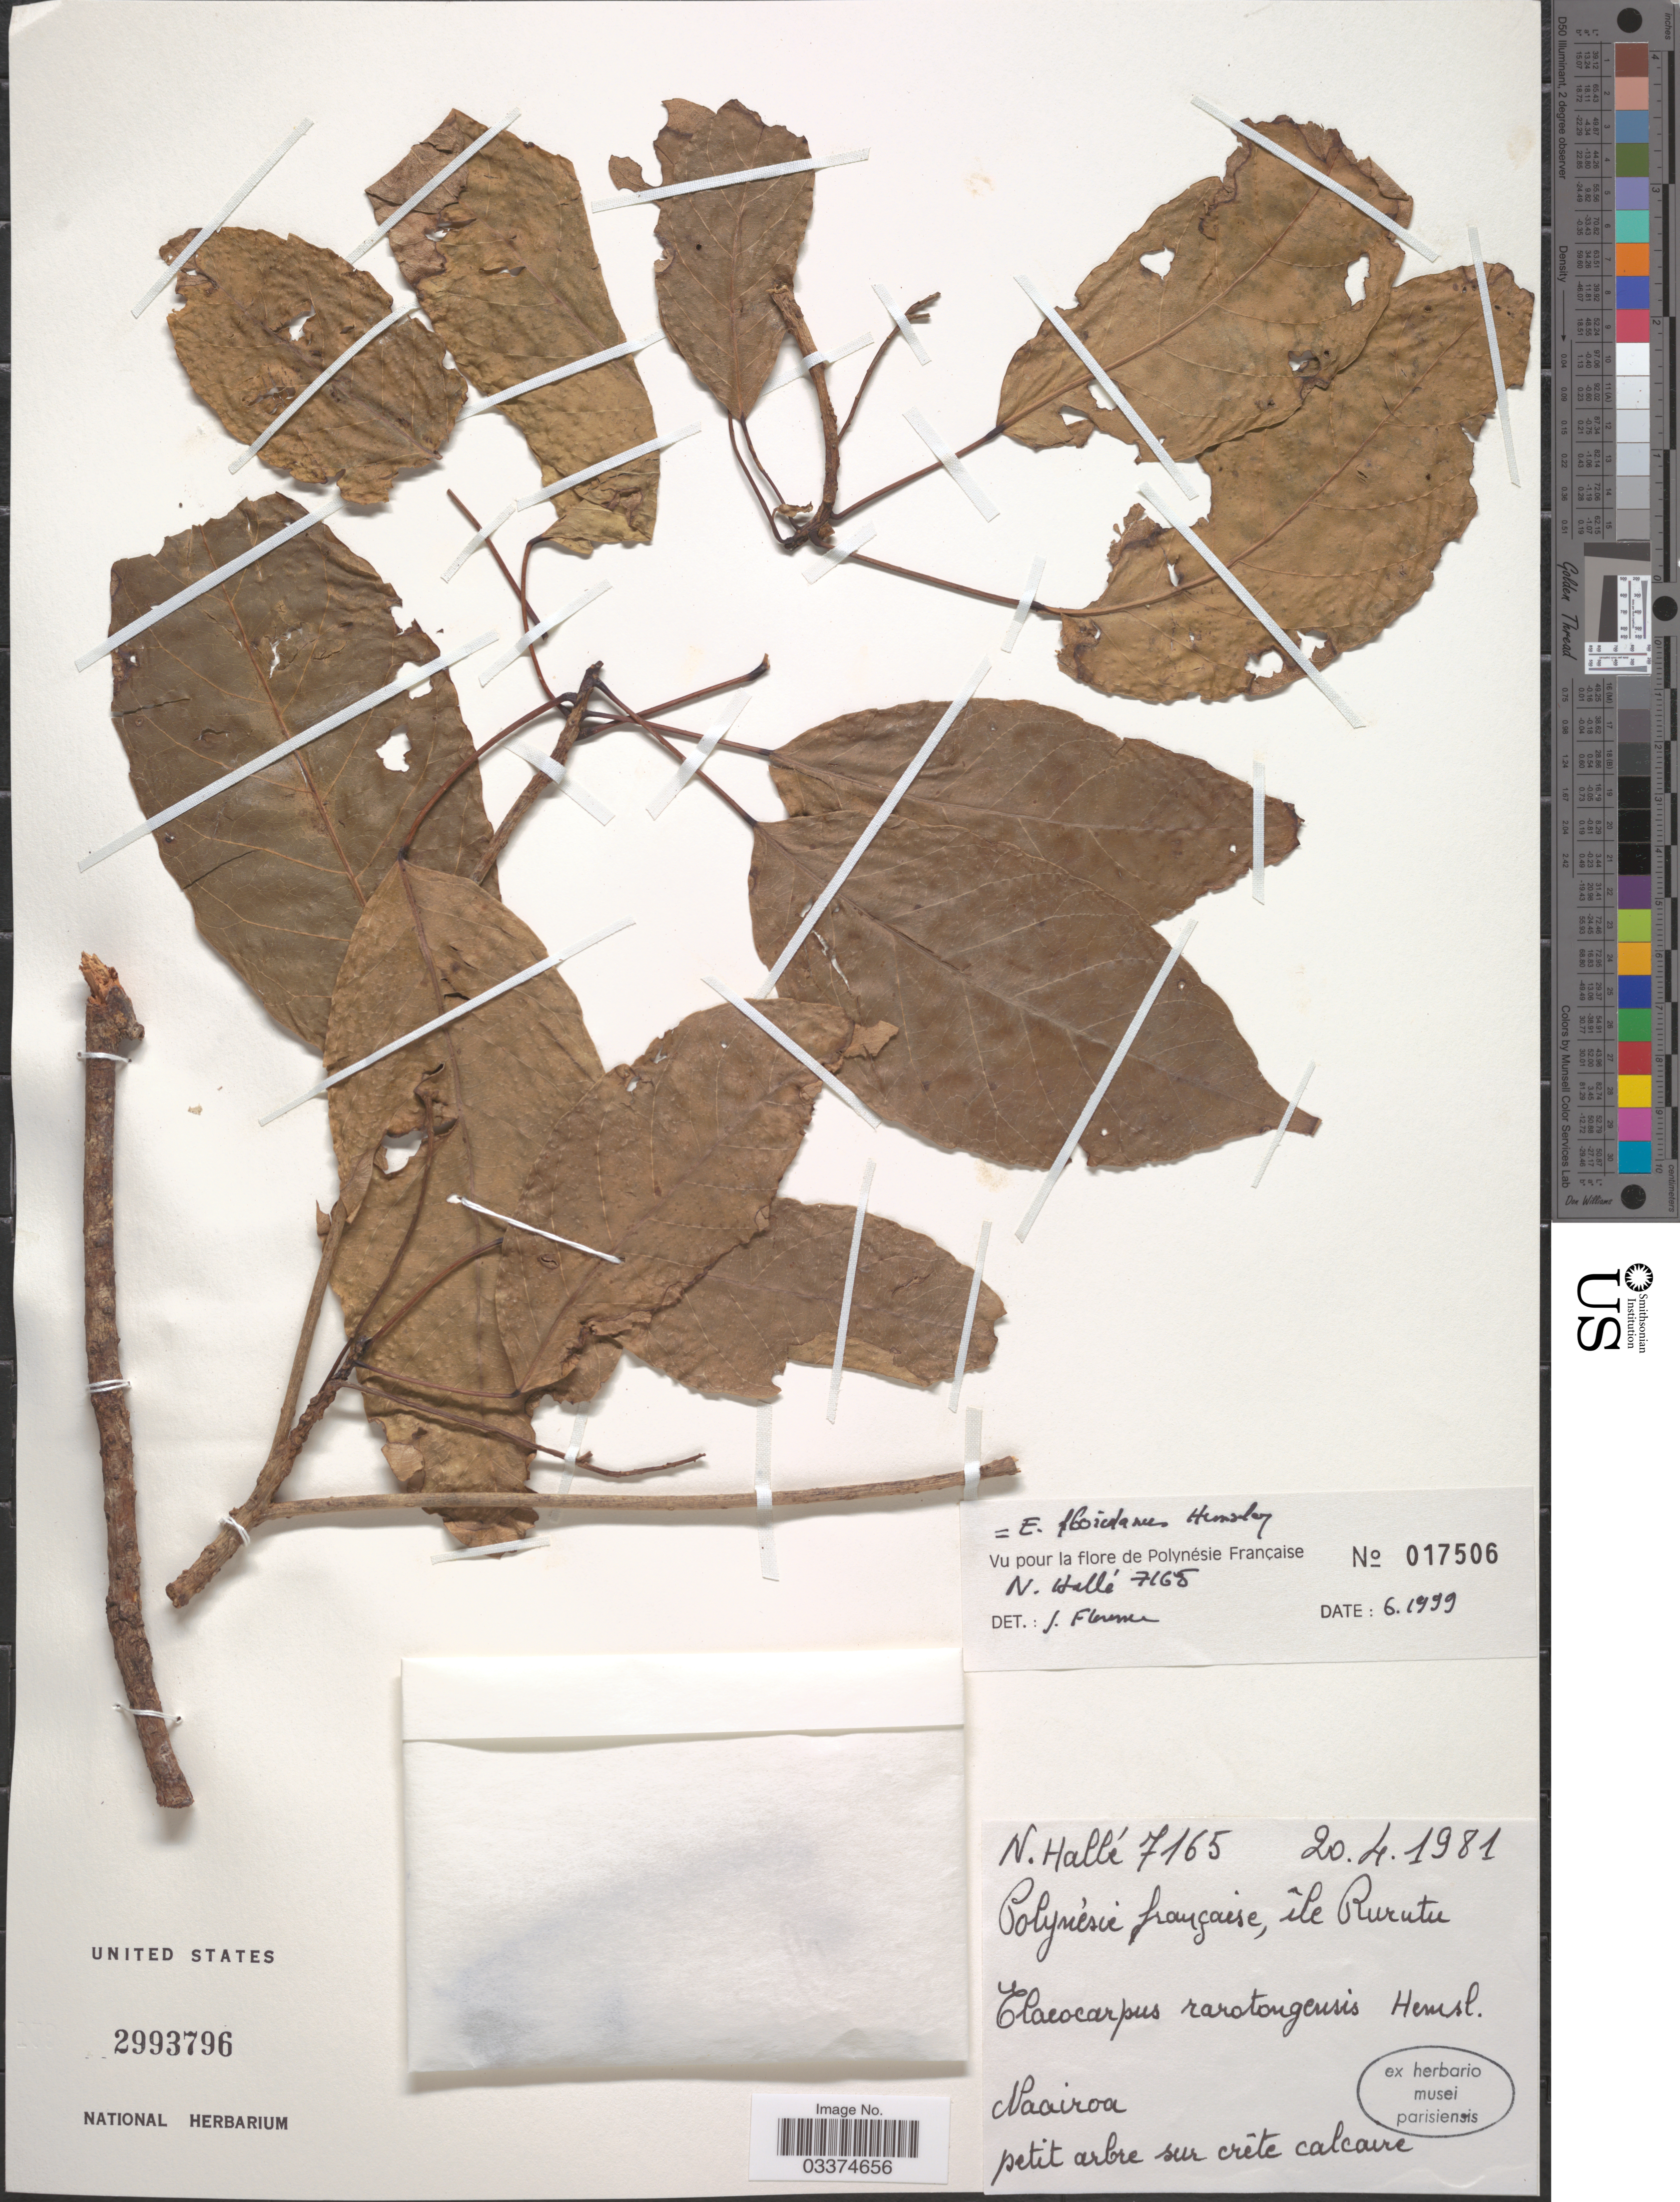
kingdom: Plantae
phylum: Tracheophyta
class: Magnoliopsida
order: Oxalidales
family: Elaeocarpaceae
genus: Elaeocarpus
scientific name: Elaeocarpus rarotongensis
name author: Hemsl.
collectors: N. Hallé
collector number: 7165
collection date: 1981-04-20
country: French Polynesia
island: Rurutu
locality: Île Rurutu, Naairoa.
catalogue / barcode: US 2993796